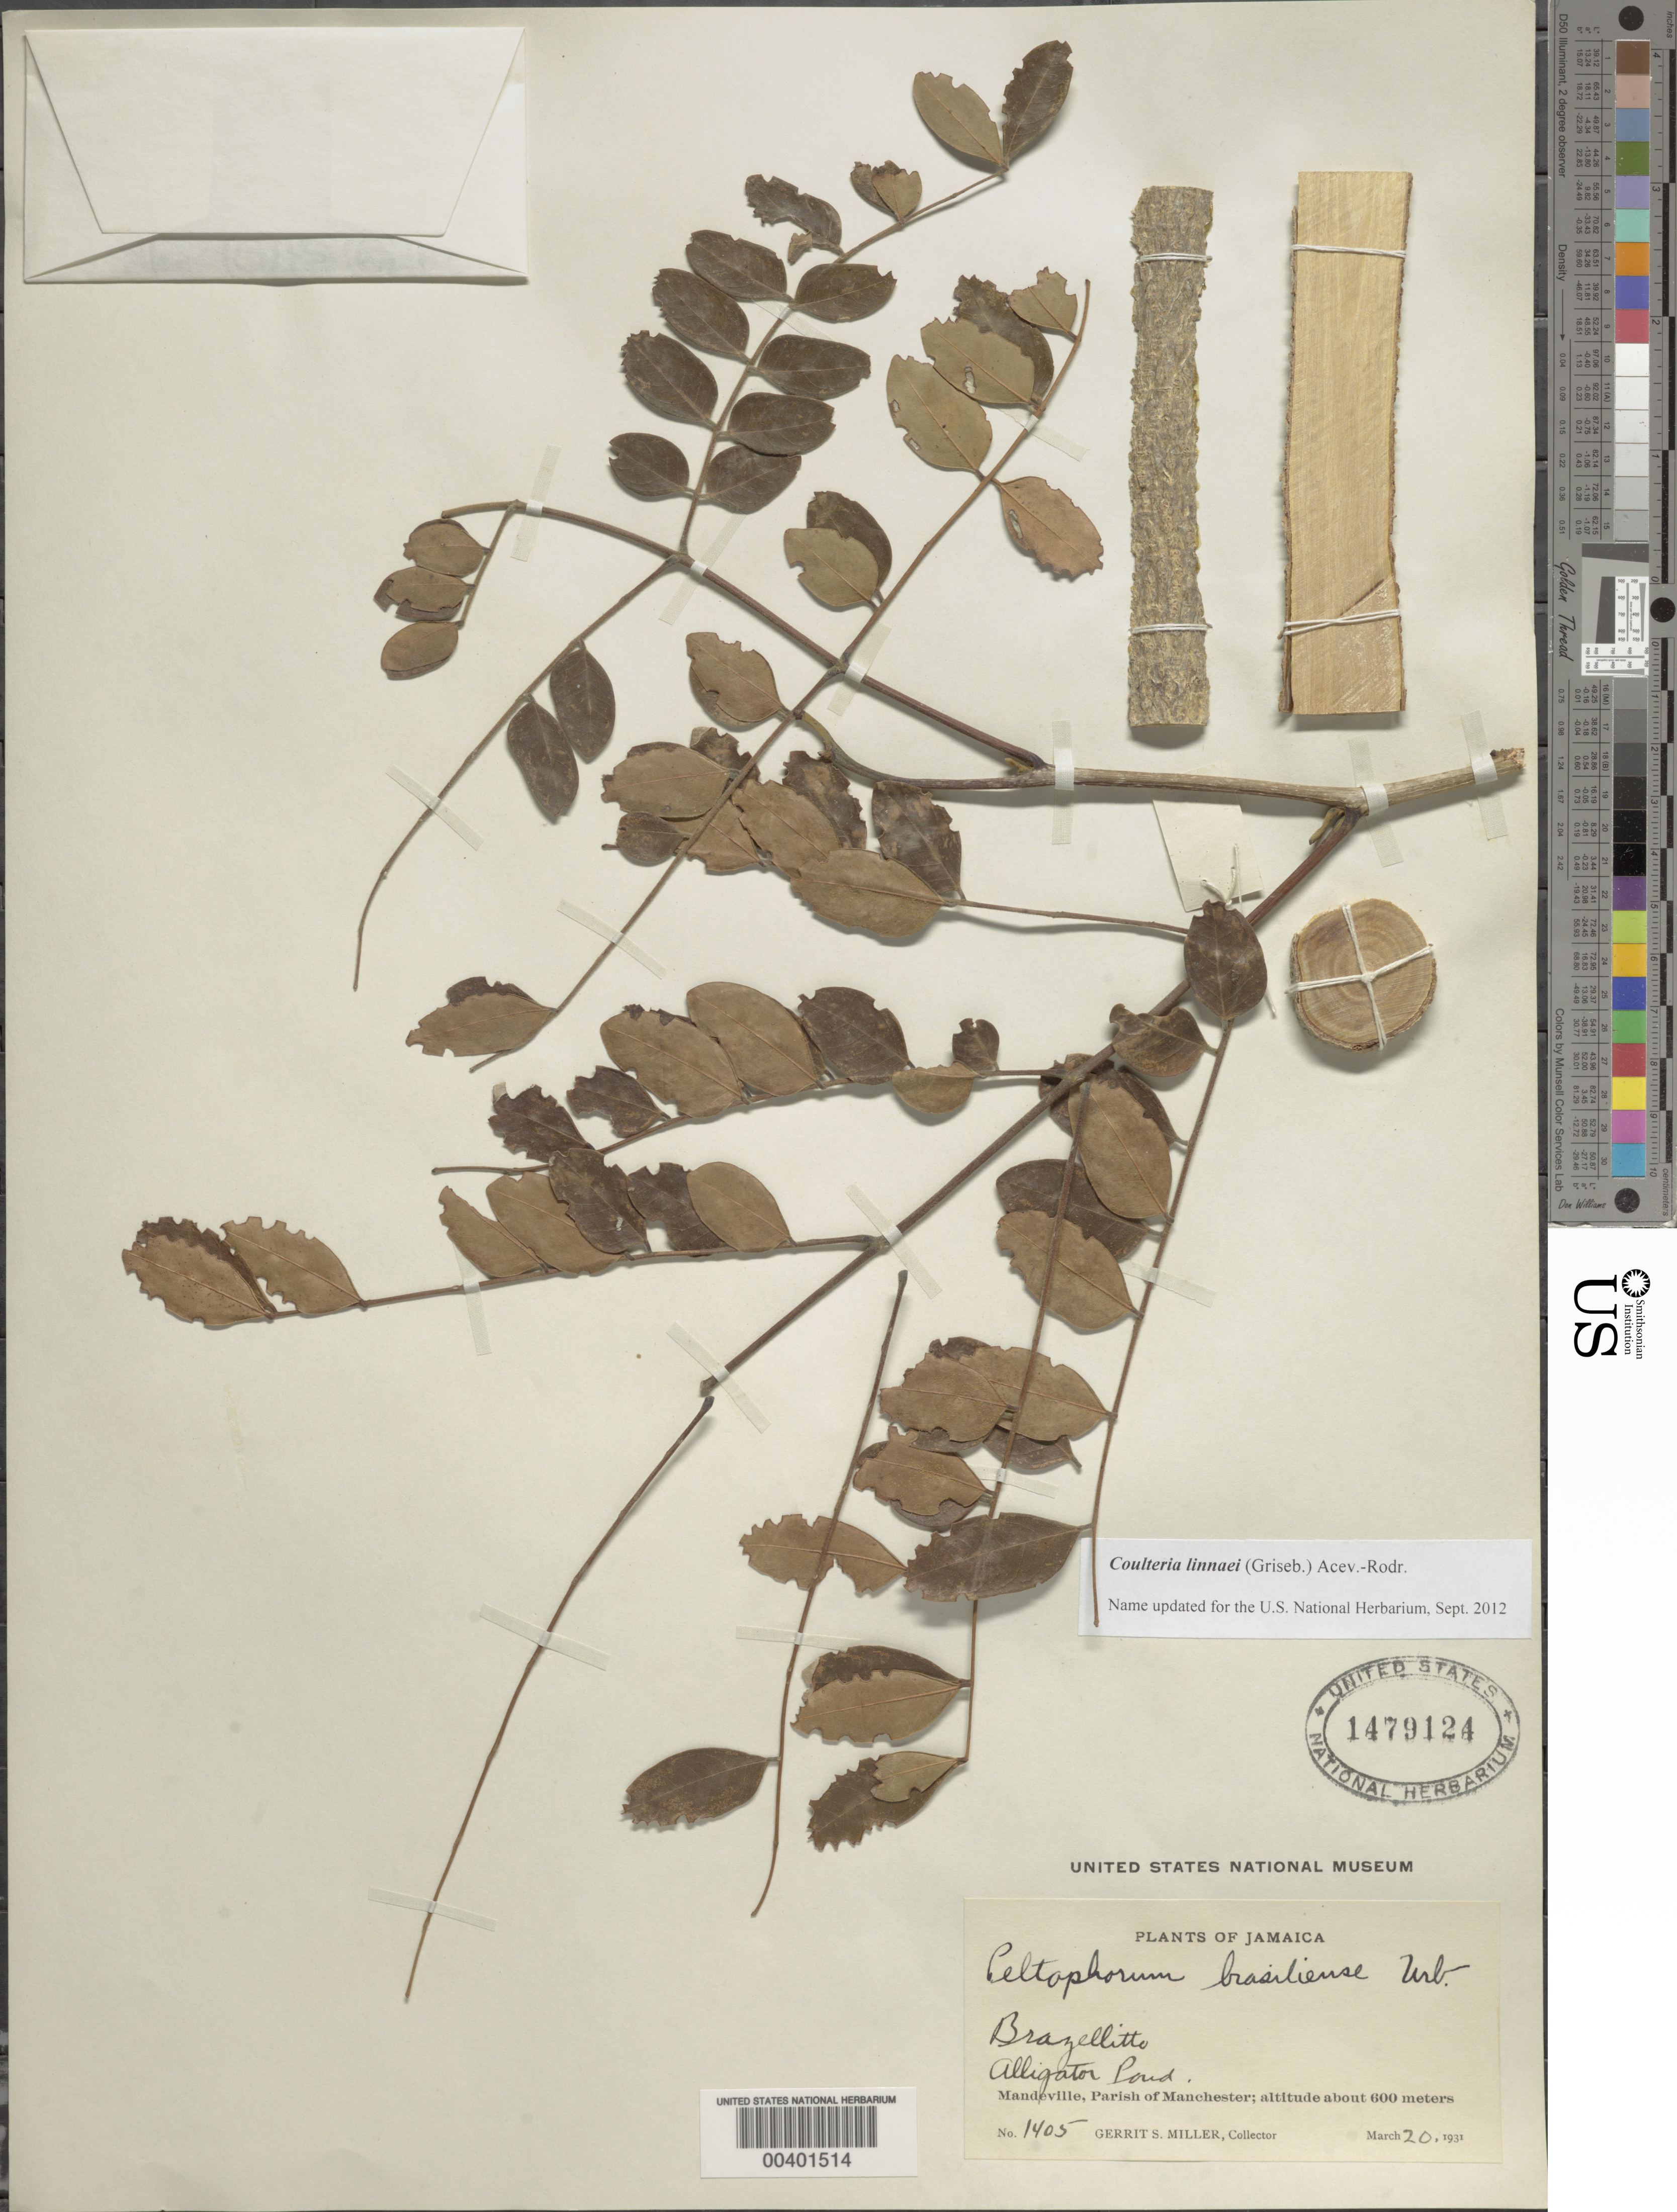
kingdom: Plantae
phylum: Tracheophyta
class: Magnoliopsida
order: Fabales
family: Fabaceae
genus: Coulteria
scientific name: Coulteria linnaei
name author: (Griseb.) Acev.-Rodr.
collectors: G. S. Miller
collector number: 1405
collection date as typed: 20 Mar 1931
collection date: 1931-03-20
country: Jamaica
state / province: Manchester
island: Greater Antilles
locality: Mandeville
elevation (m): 600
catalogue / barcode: US 1479124